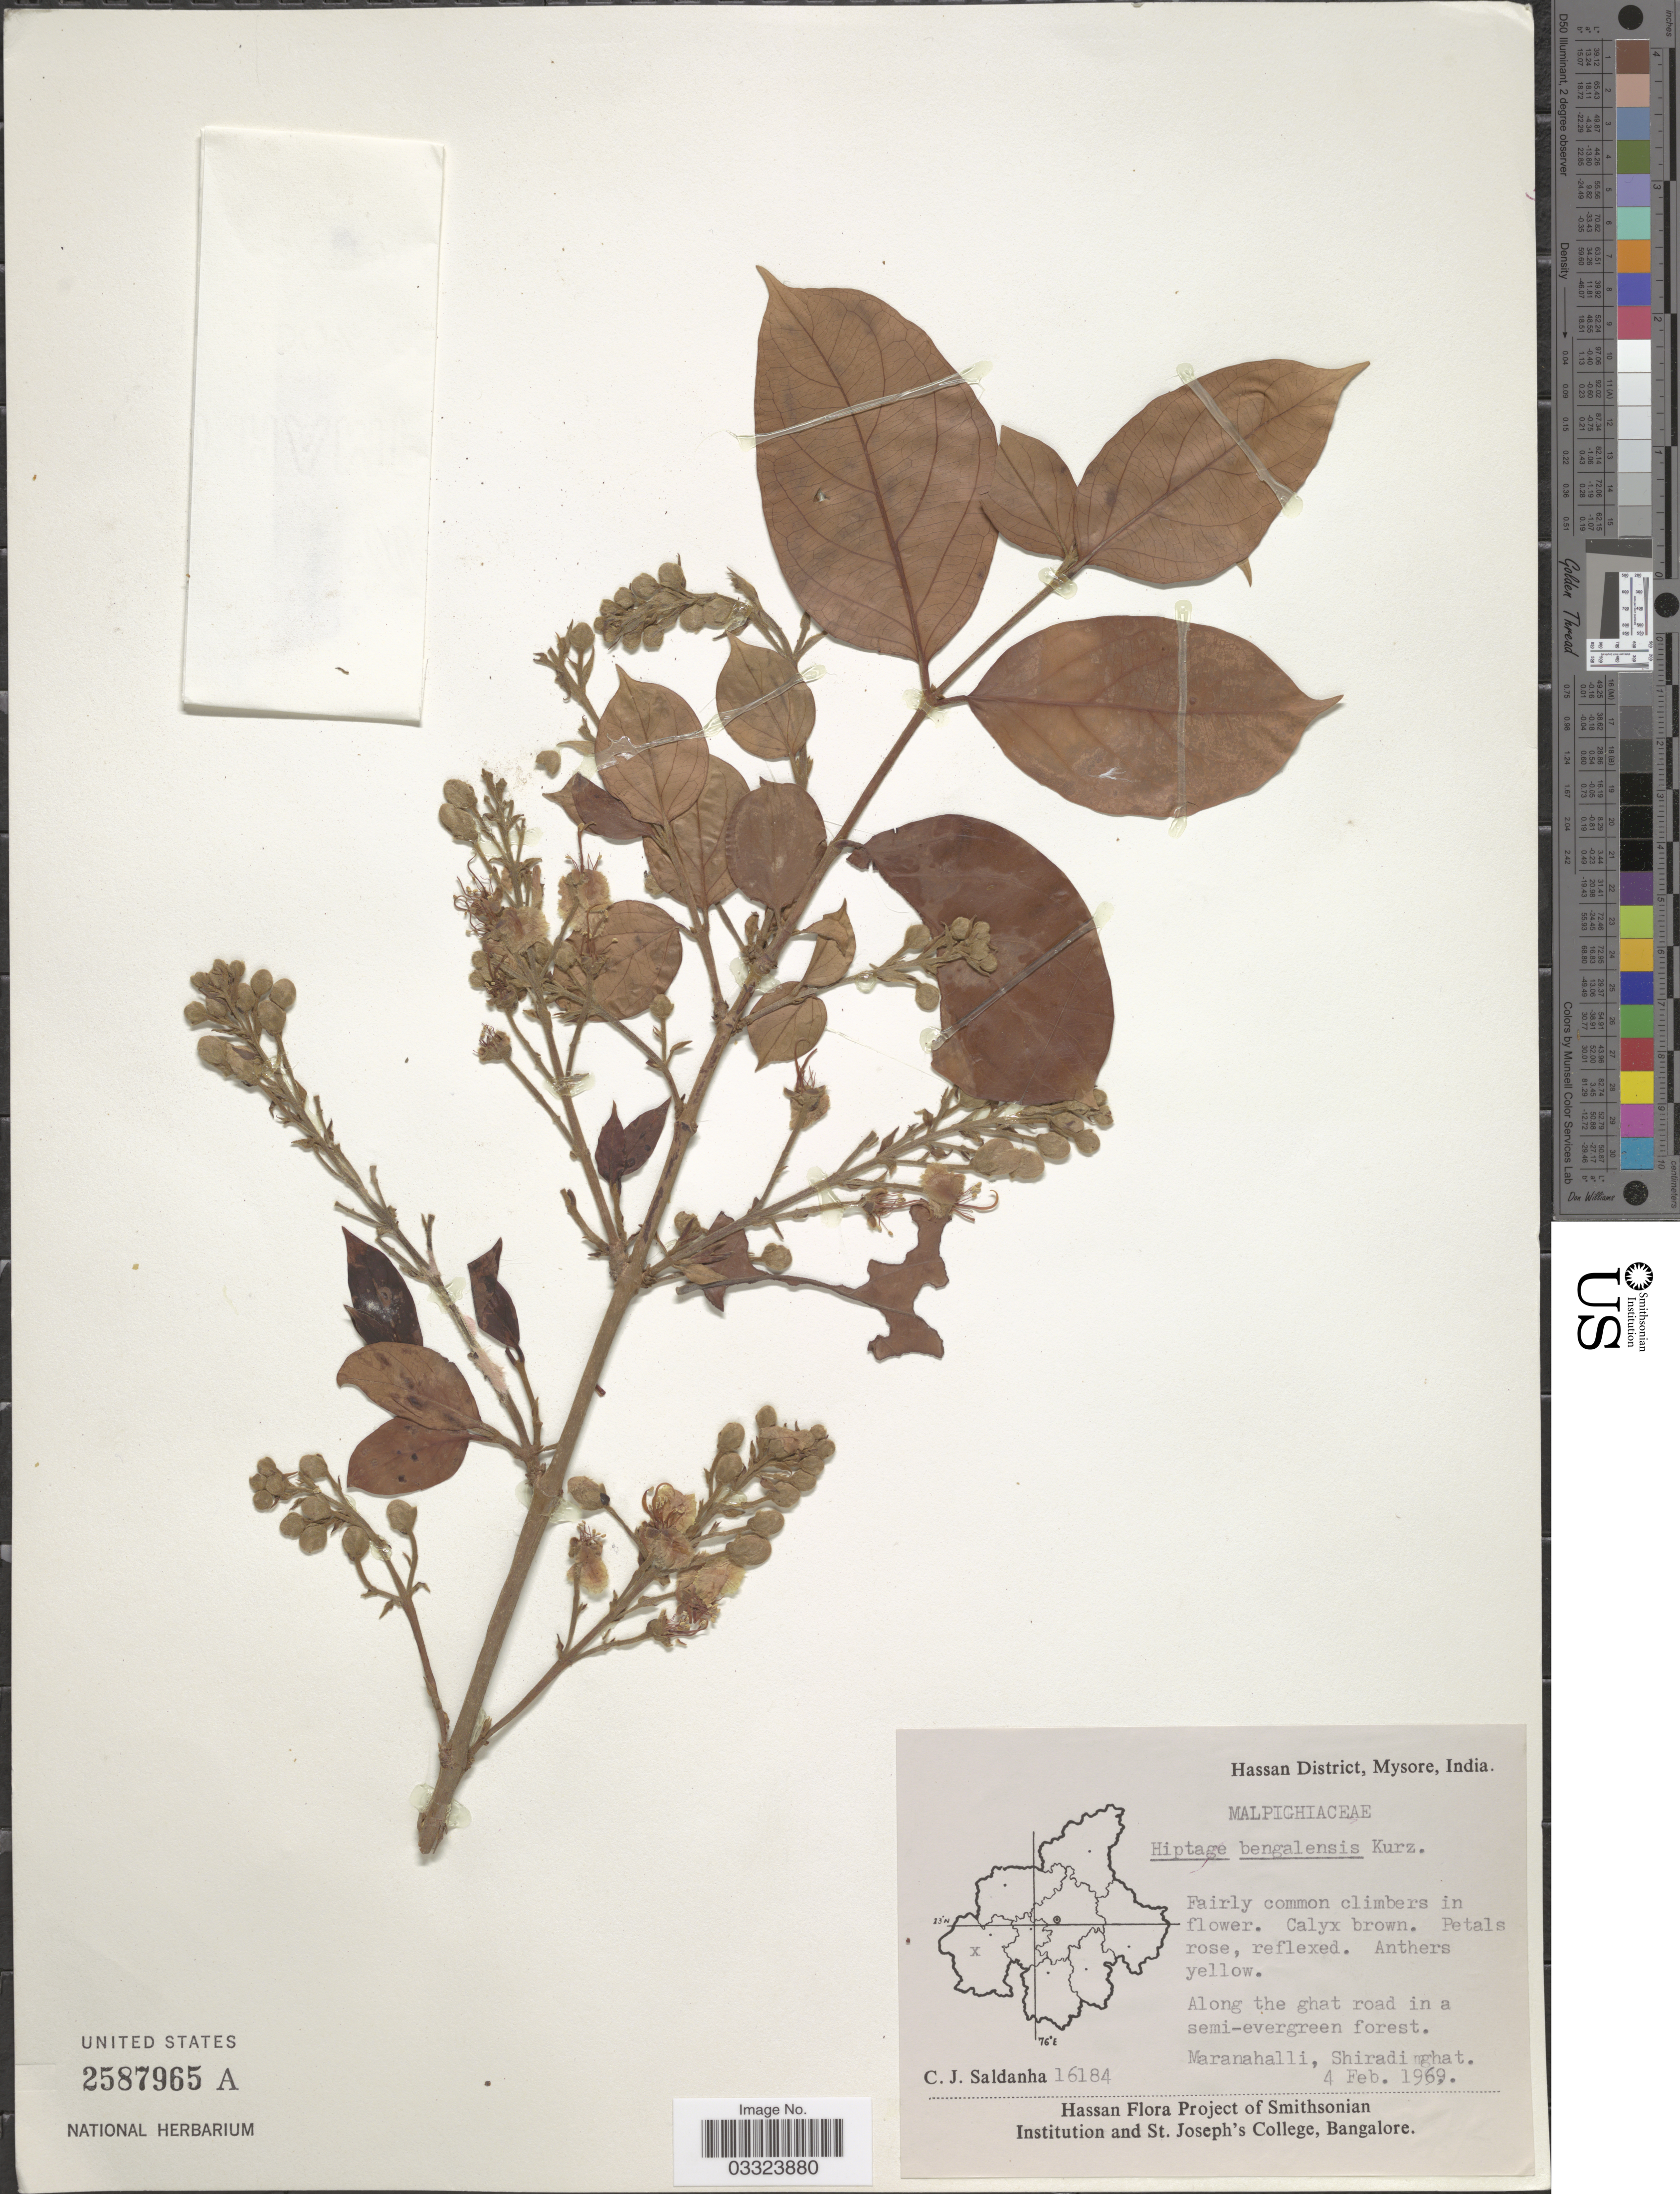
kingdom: Plantae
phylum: Tracheophyta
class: Magnoliopsida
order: Malpighiales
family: Malpighiaceae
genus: Hiptage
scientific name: Hiptage benghalensis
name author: (L.) Kurz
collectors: C. J. Saldanha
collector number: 16184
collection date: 1969-02-04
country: India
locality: Hassan District, Mysore. Along the ghat road in a semi-evergreen forest. Maranahalli, Shiradi ghat.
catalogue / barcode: US 2587965A